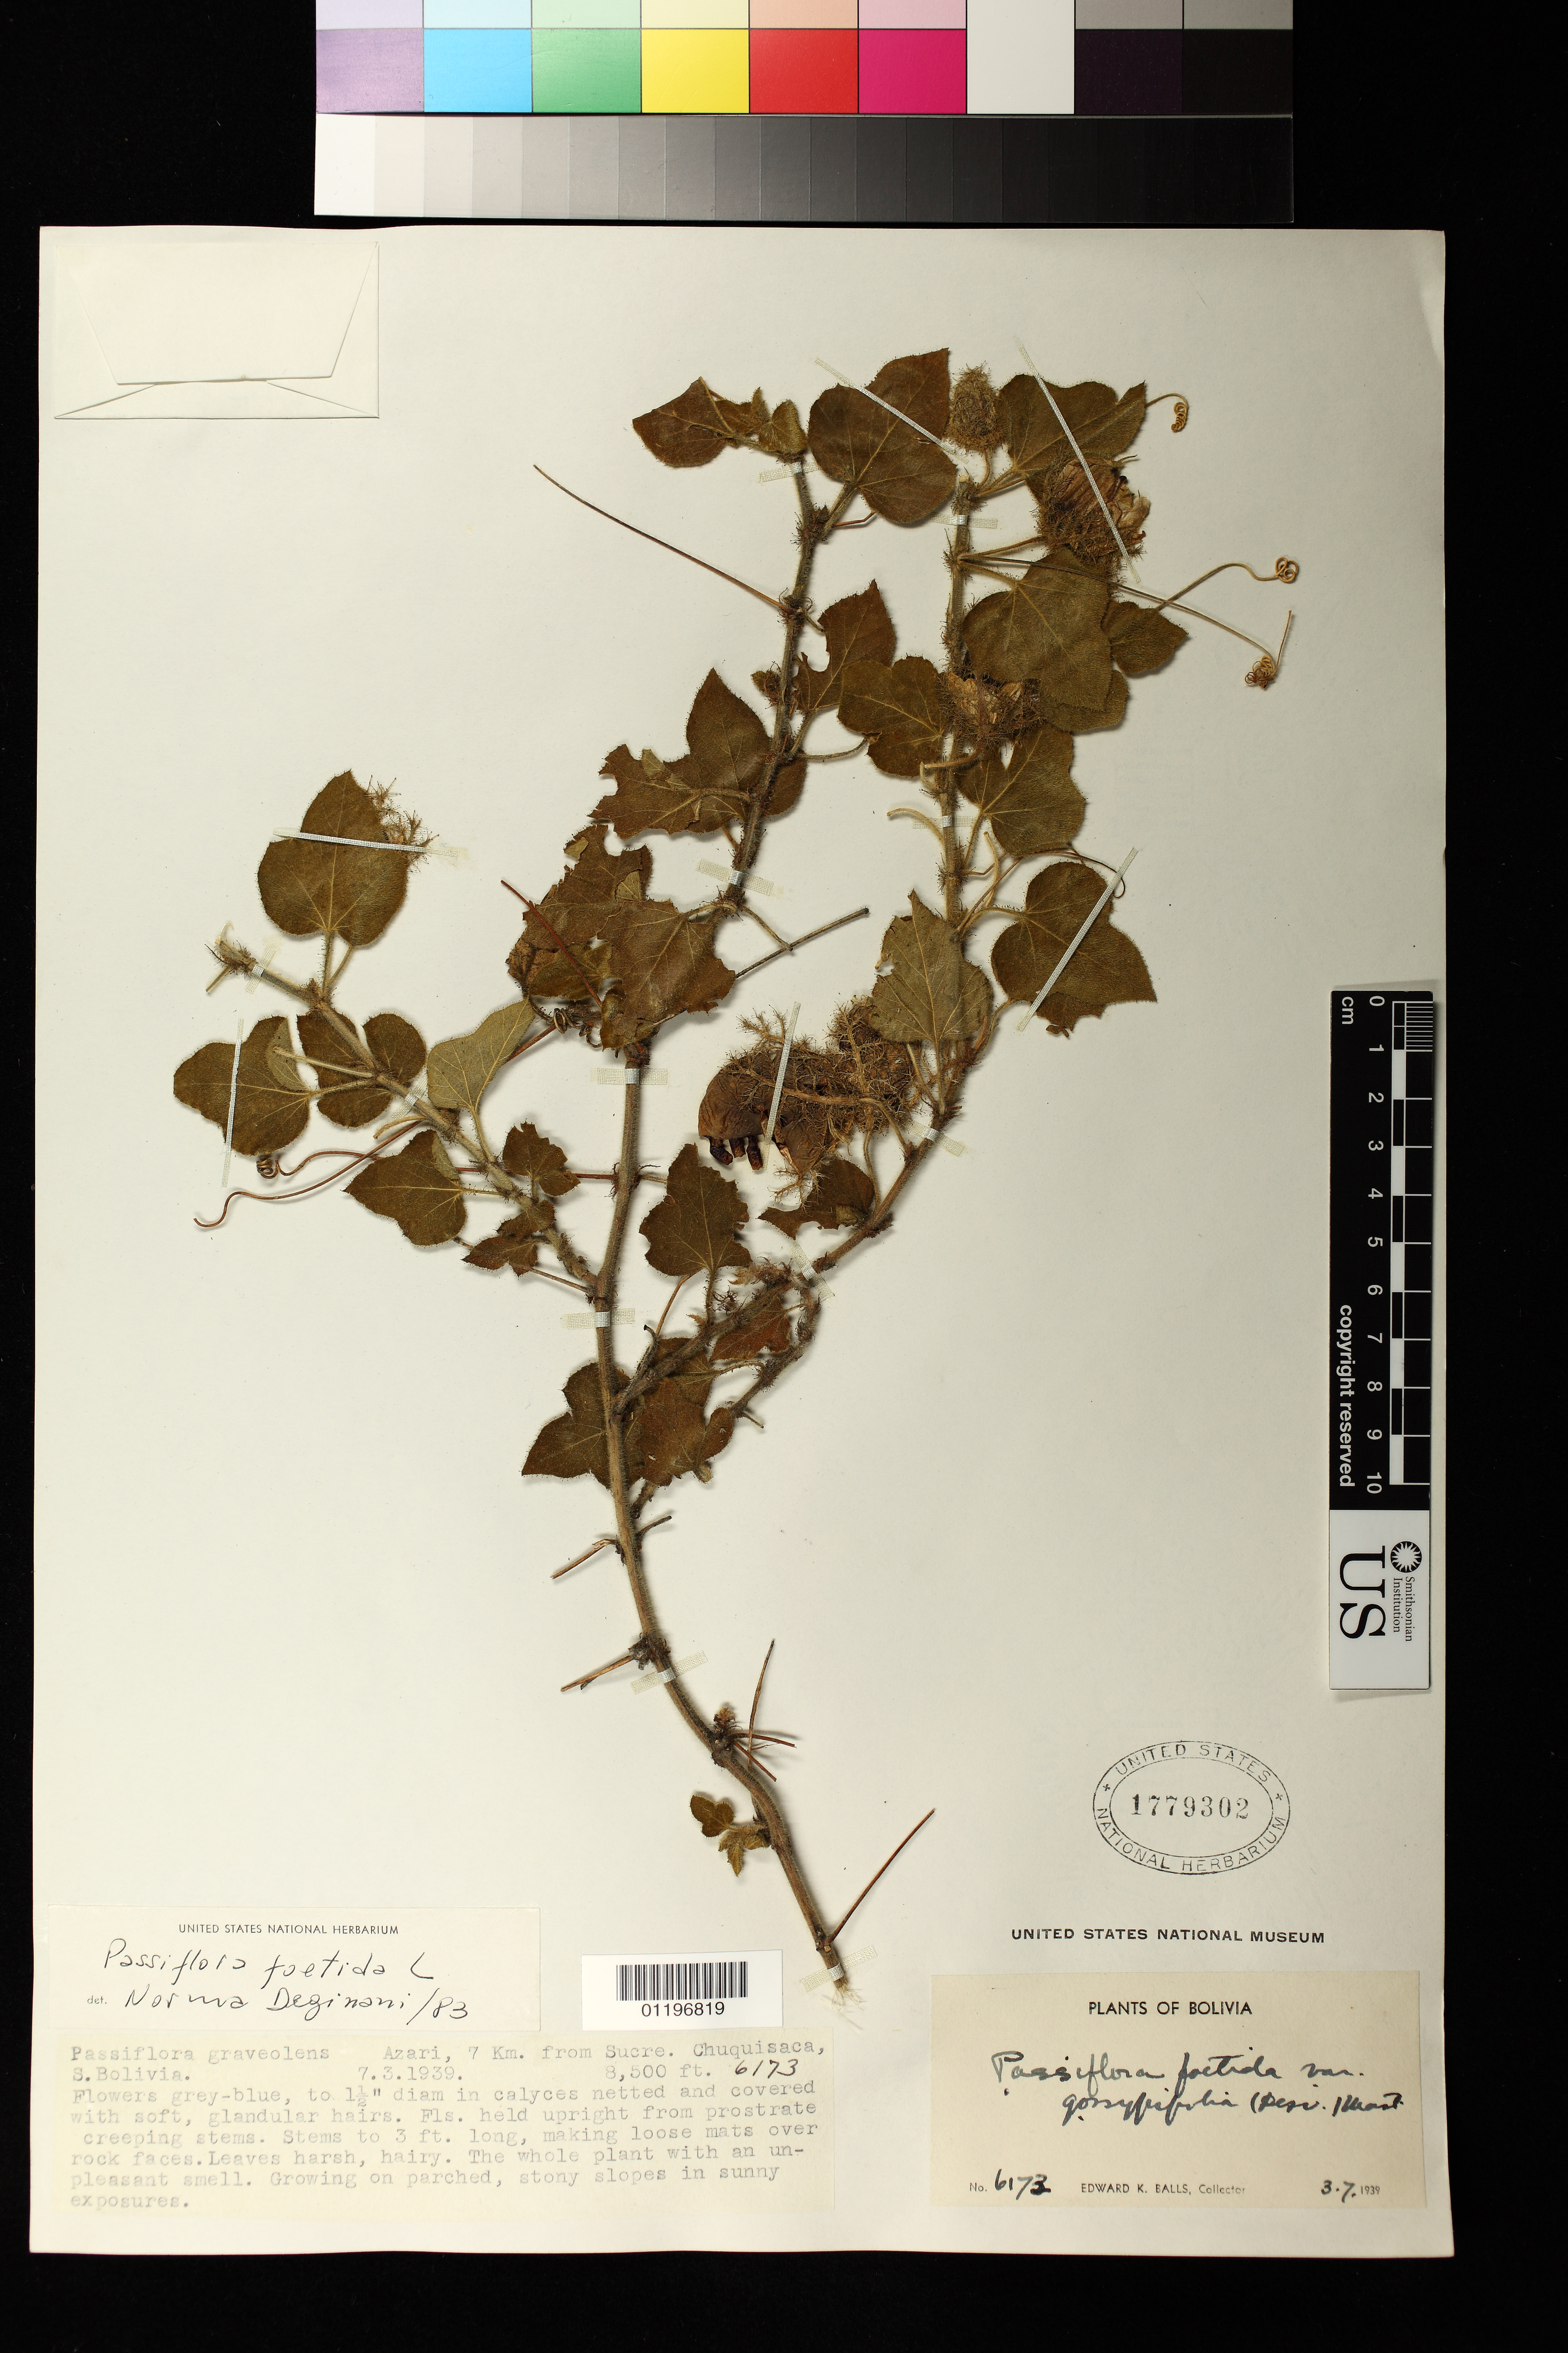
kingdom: Plantae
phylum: Tracheophyta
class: Magnoliopsida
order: Malpighiales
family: Passifloraceae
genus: Passiflora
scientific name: Passiflora foetida var. gossypiifolia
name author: (Desv.) Mast.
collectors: E. K. Balls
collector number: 6173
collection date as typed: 03 Jul 1939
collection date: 1939-07-03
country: Bolivia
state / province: Chuquisaca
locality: Azari, 7 Km. from Sucre. Chuquisaca. S. Bolivia. Growing on parched, stony slopes in sunny exposures.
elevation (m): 2591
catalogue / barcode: US 1779302